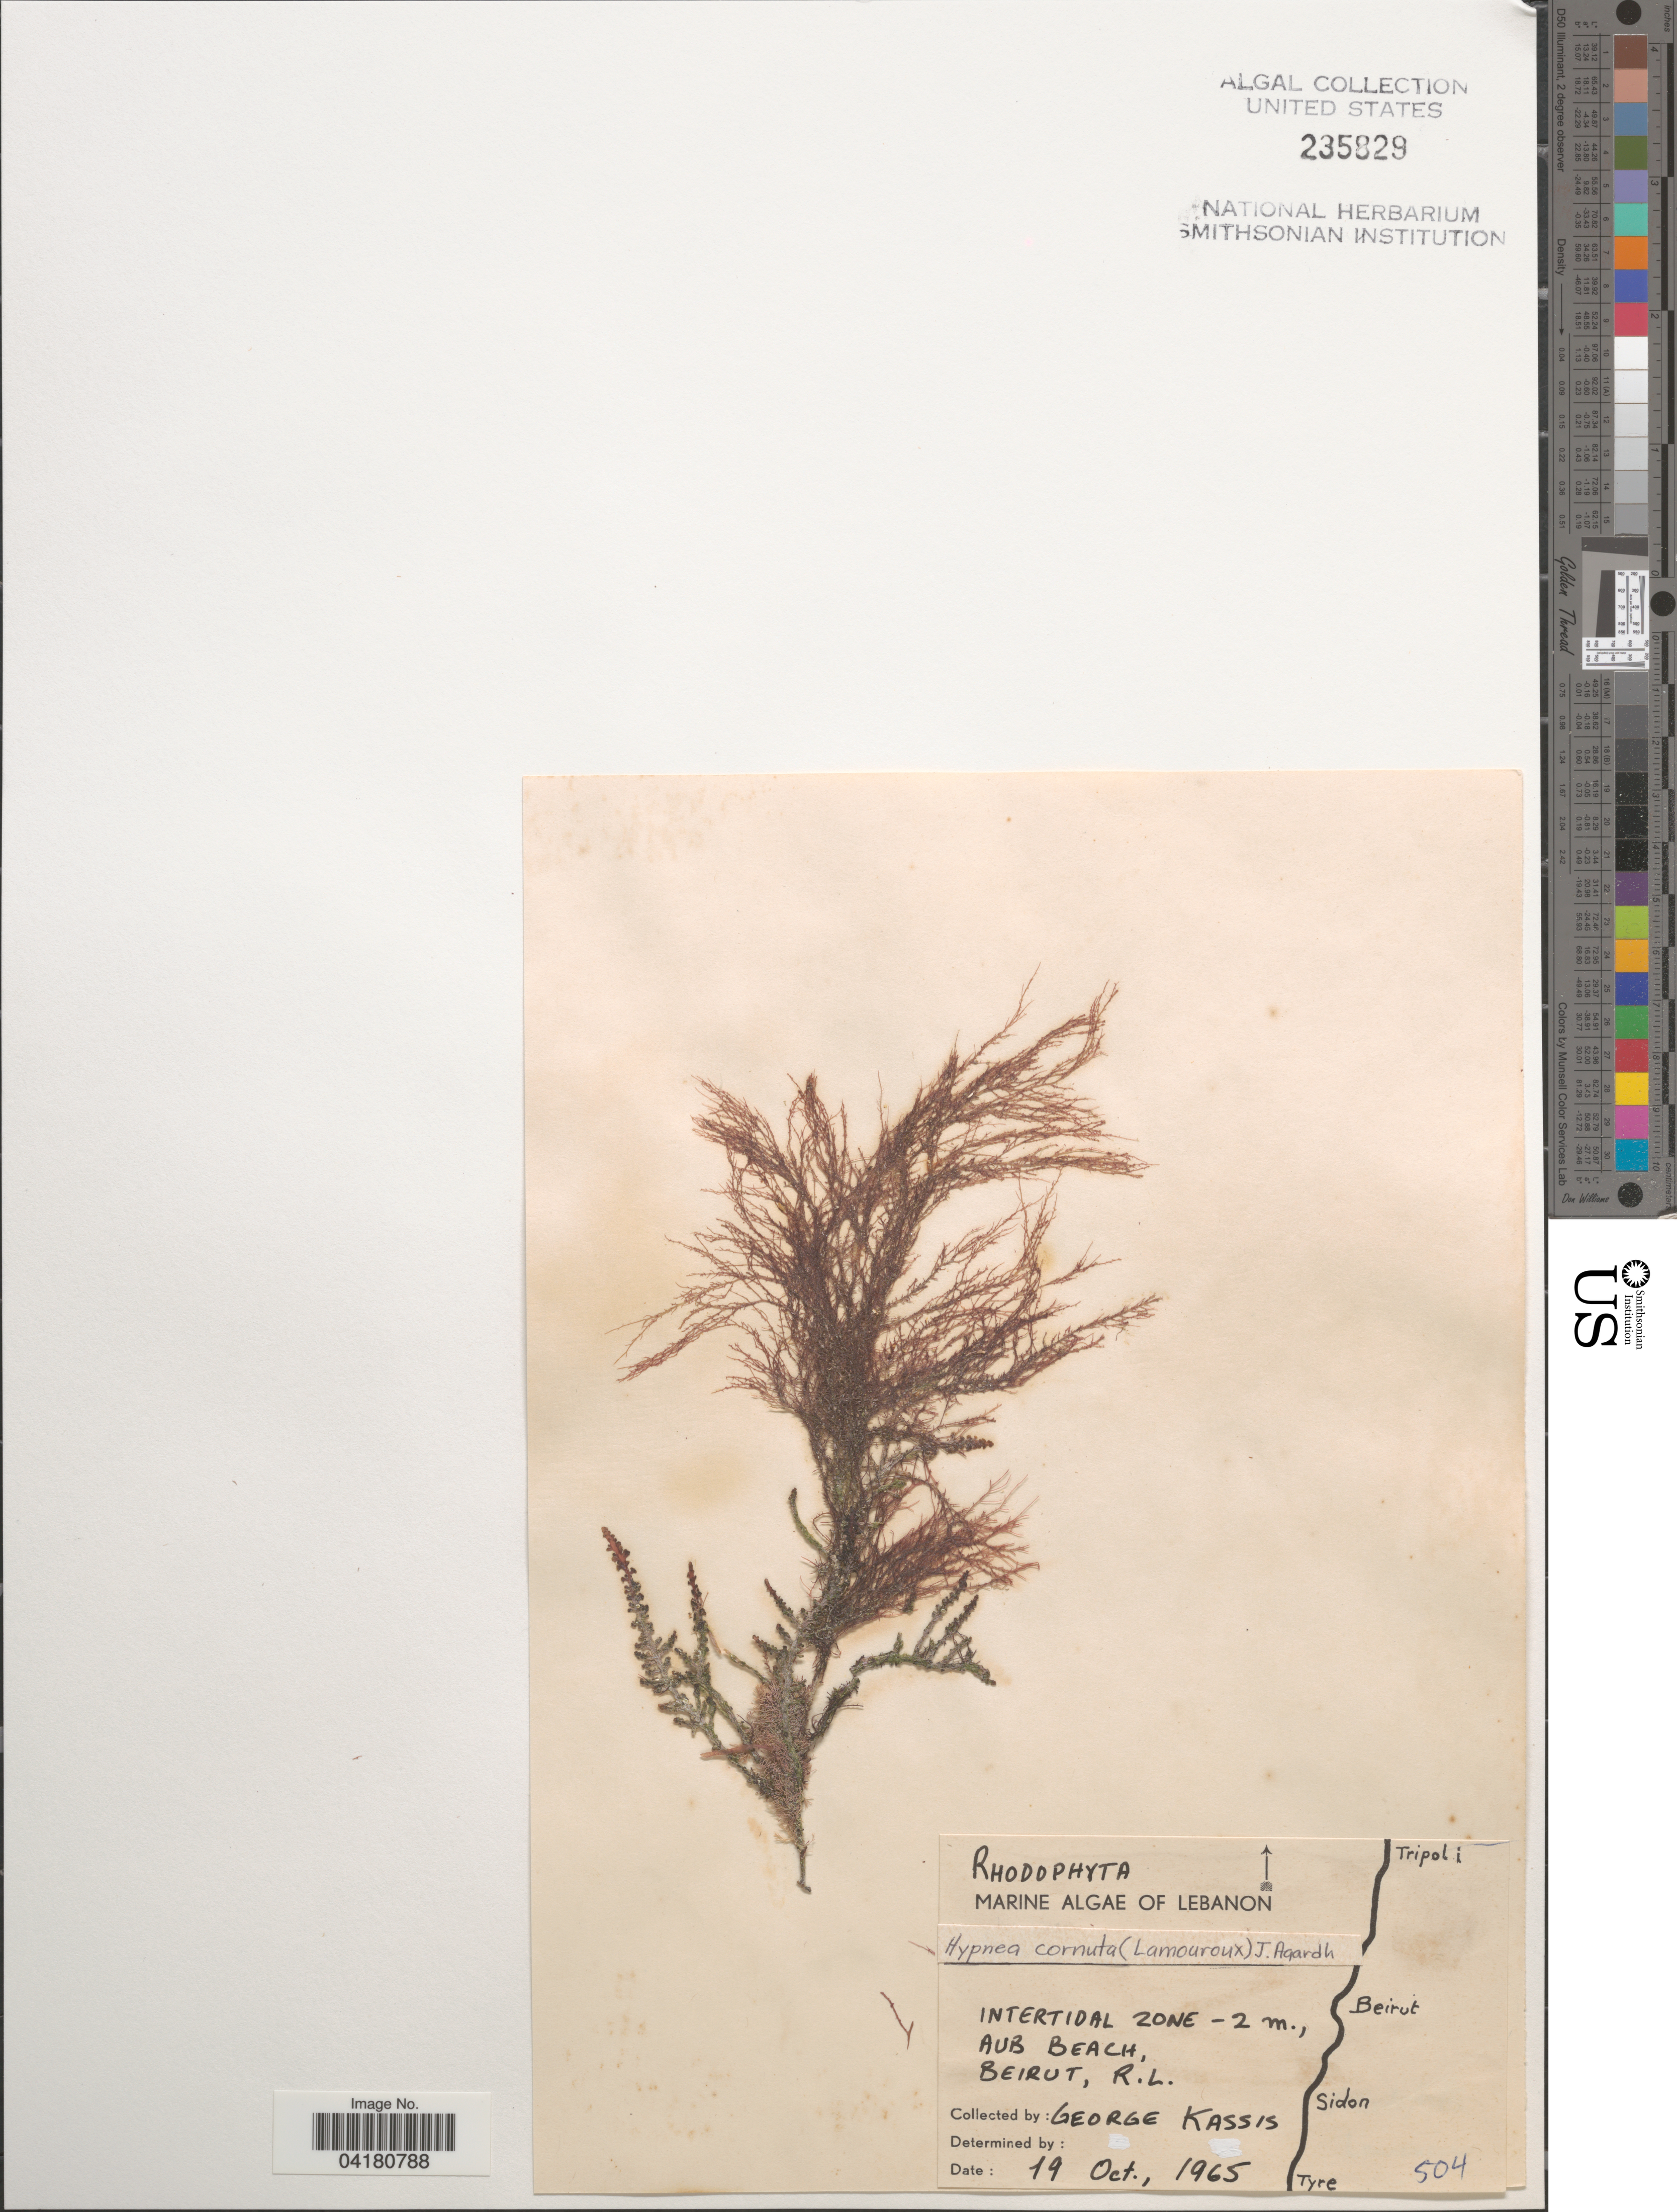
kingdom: Plantae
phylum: Rhodophyta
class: Florideophyceae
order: Gigartinales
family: Cystocloniaceae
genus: Hypnea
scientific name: Hypnea cornuta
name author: (Kütz.) J. Agardh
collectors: G. Kassis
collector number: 504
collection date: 1965-10-19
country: Lebanon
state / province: Beyrouth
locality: Intertidal zone -2m., AUB Beach, Beirut, R.L.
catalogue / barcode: US 235829